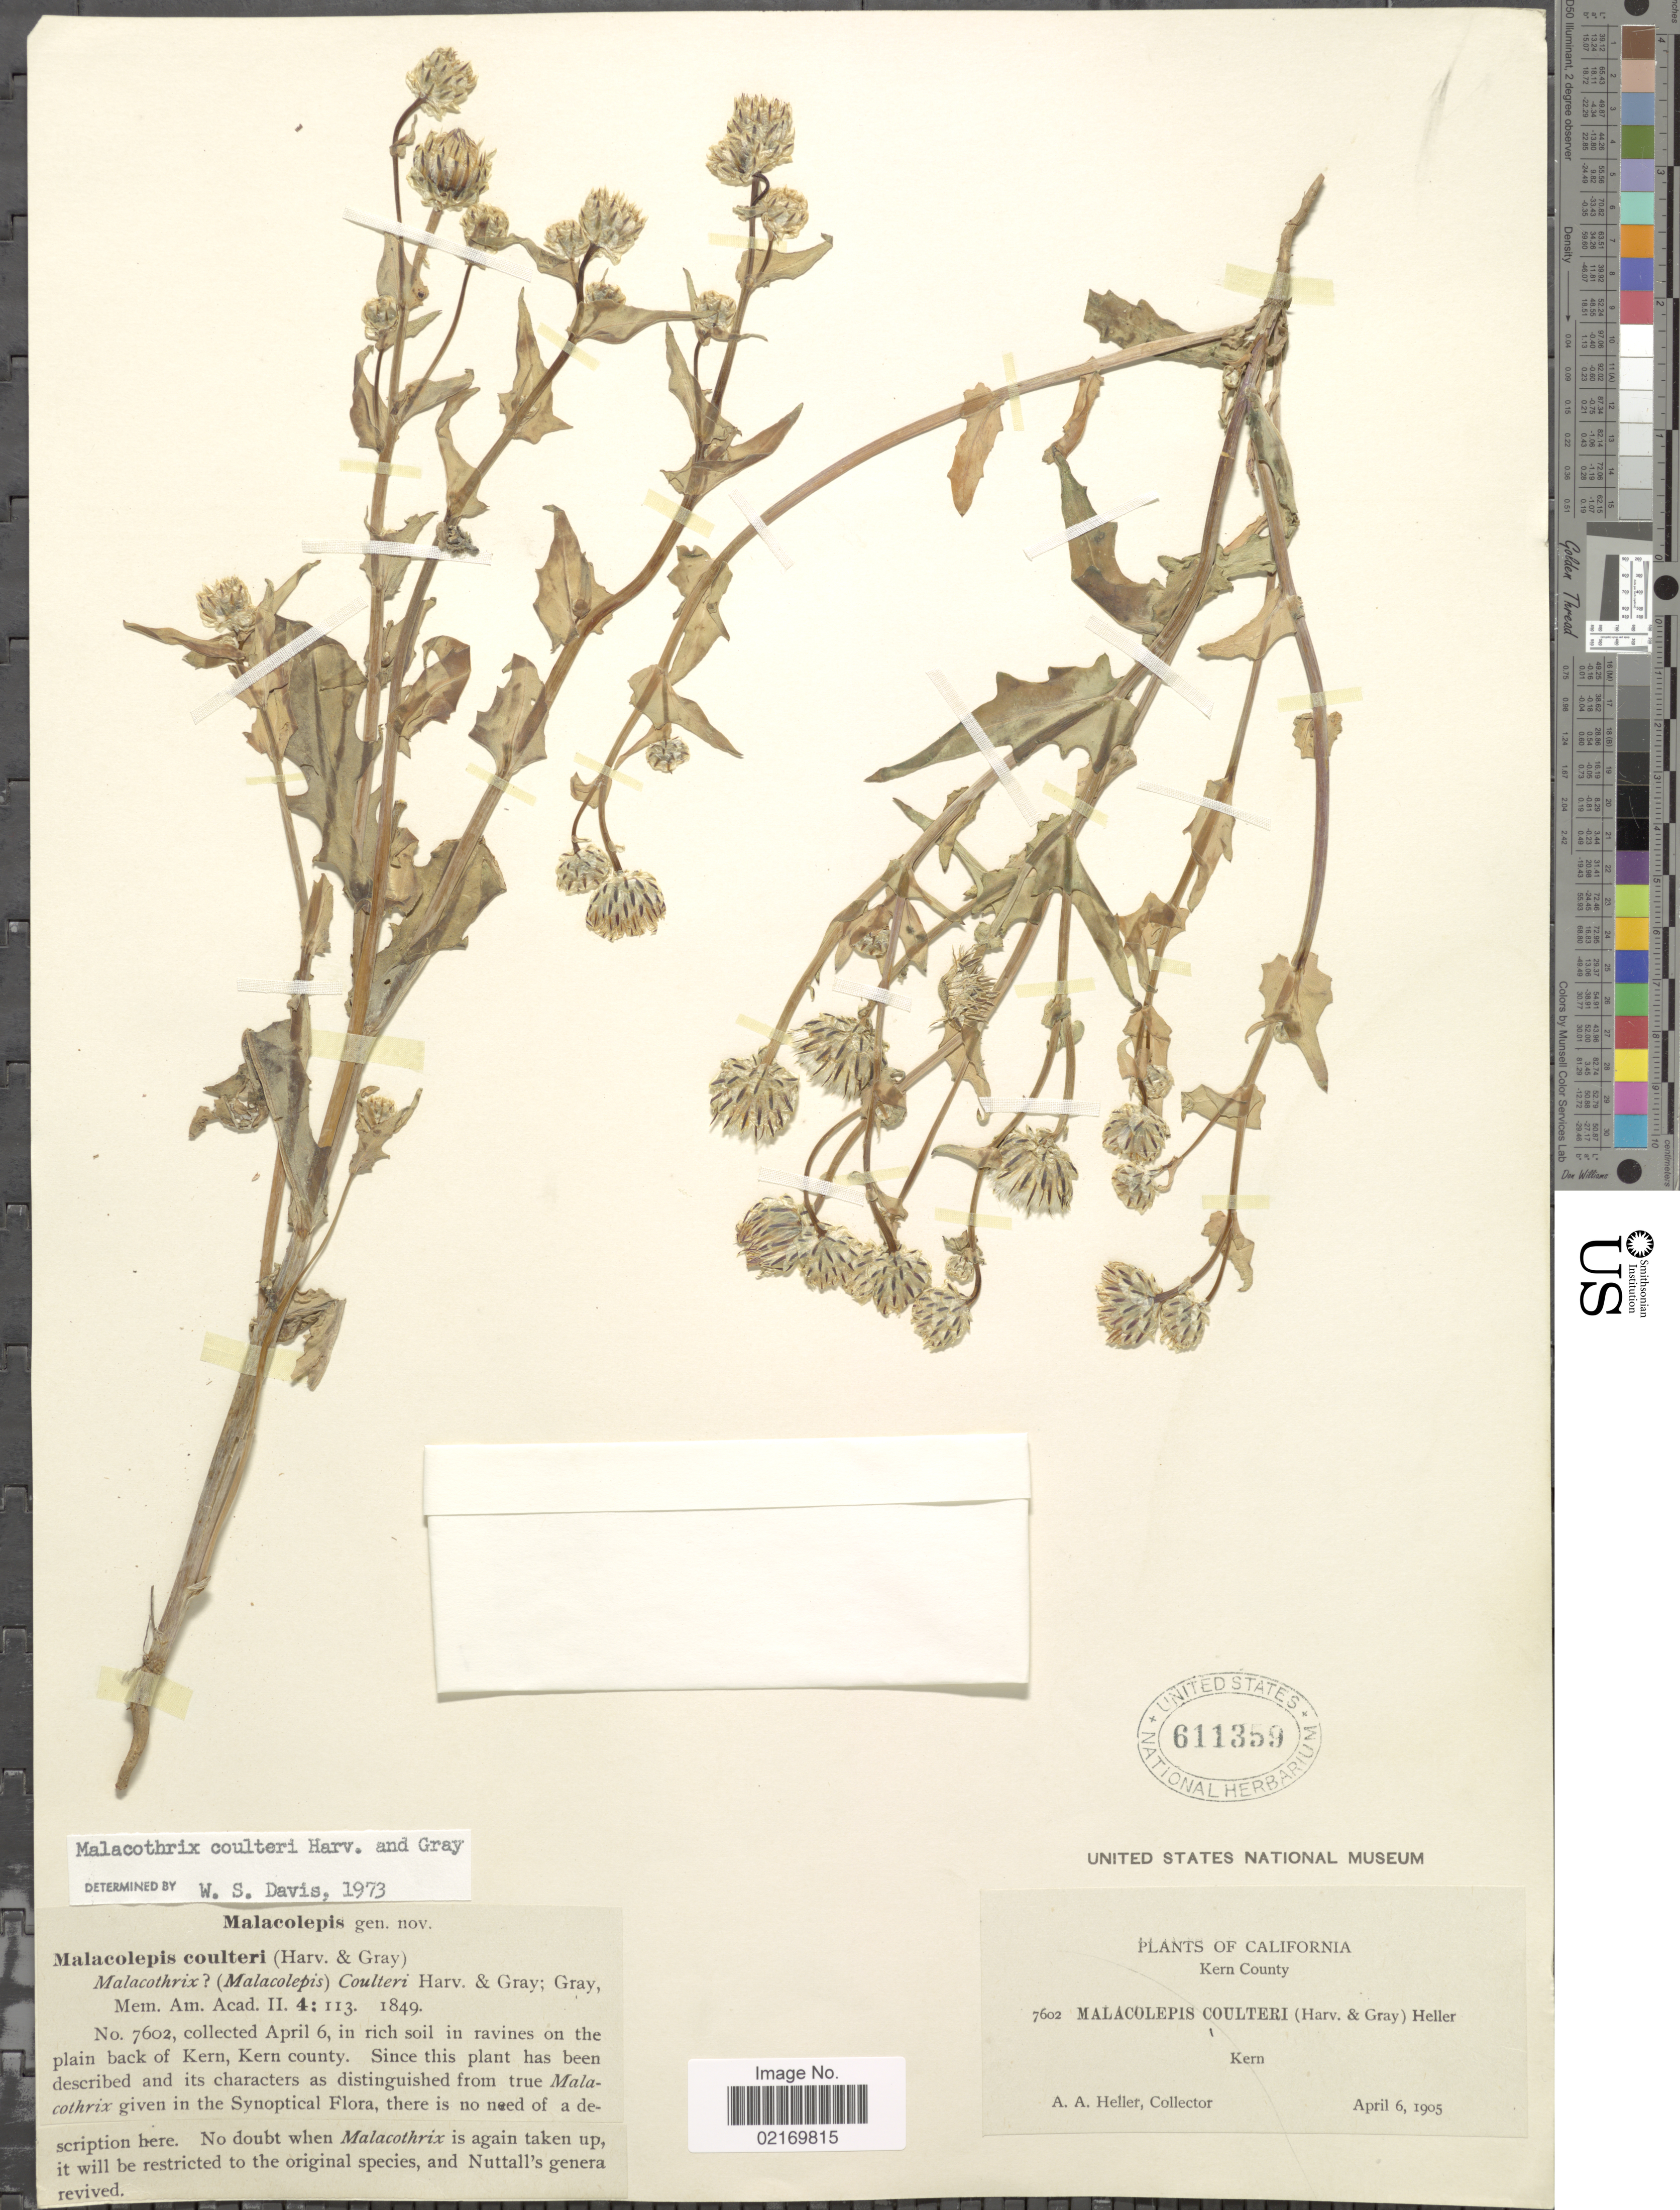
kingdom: Plantae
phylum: Tracheophyta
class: Magnoliopsida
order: Asterales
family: Asteraceae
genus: Malacothrix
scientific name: Malacothrix coulteri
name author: Harv. & A. Gray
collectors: A. A. Heller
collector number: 7602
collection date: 1905-04-06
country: United States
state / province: California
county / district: Kern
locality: Kern County, Kern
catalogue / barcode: US 611359